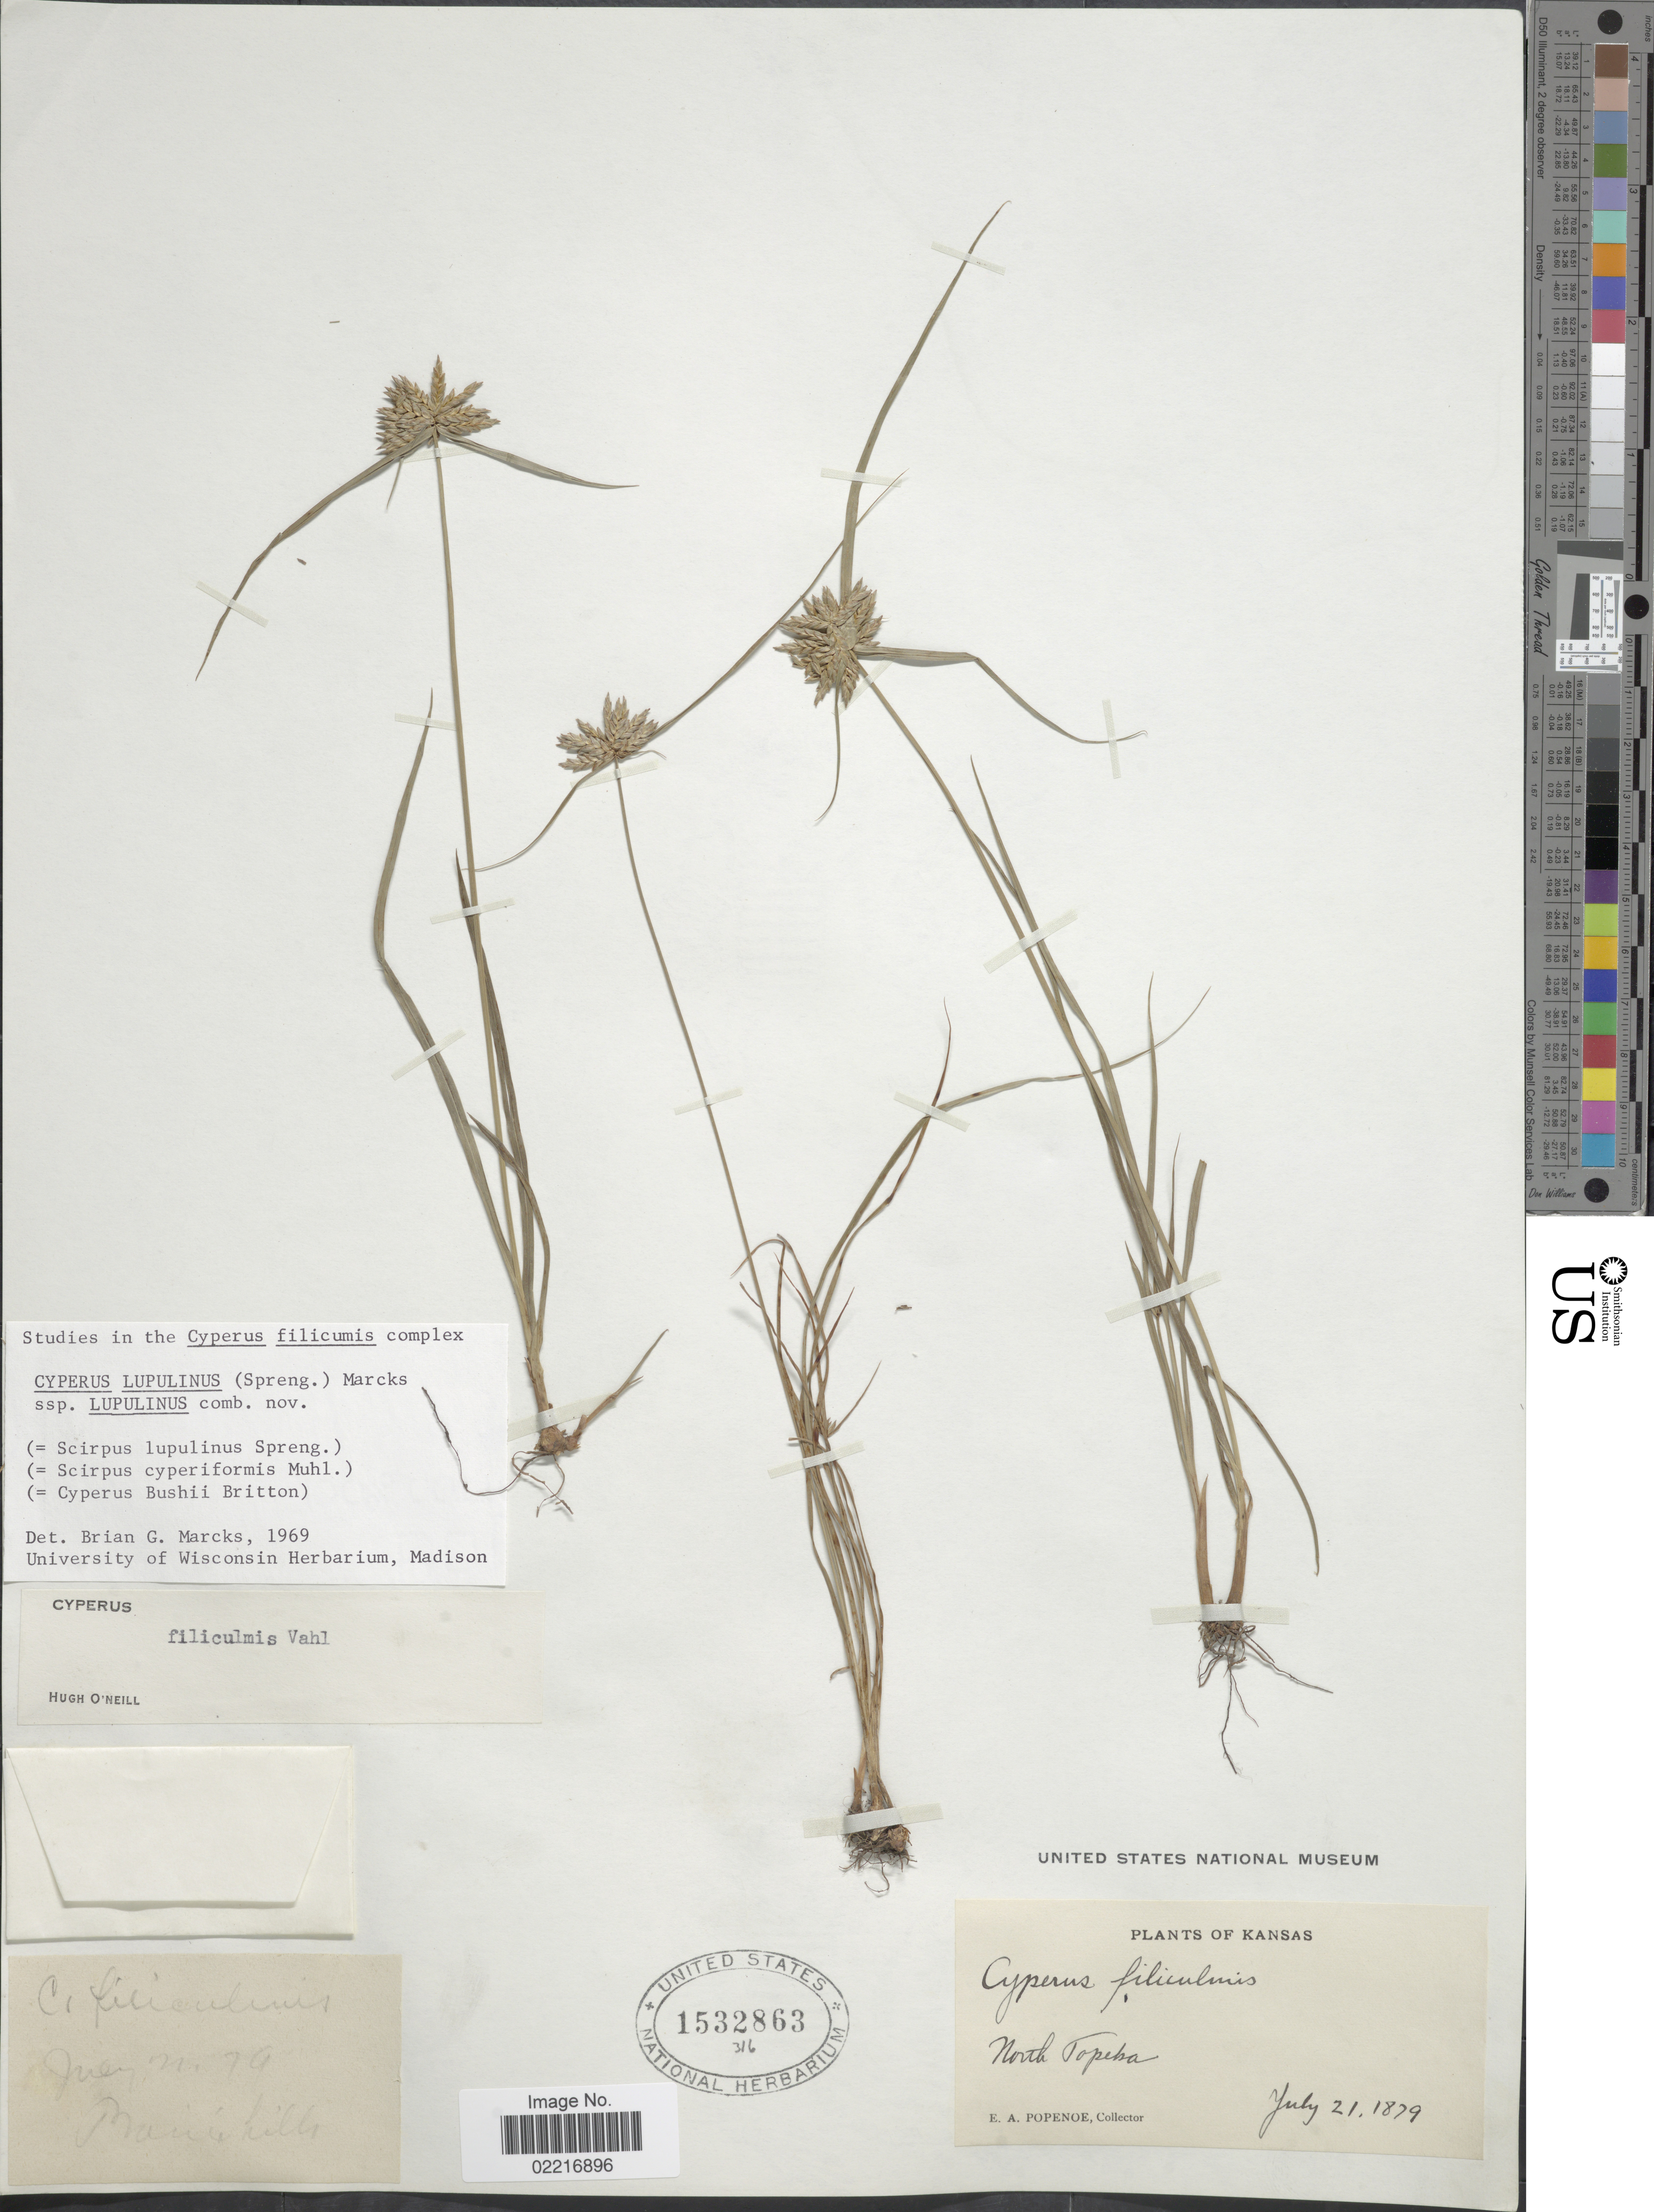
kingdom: Plantae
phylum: Tracheophyta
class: Liliopsida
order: Poales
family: Cyperaceae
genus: Cyperus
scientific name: Cyperus lupulinus subsp. lupulinus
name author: (Spreng.) Marcks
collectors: E. A. Popenoe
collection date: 1879-07-21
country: United States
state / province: Kansas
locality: North Topeka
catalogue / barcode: US 1532863